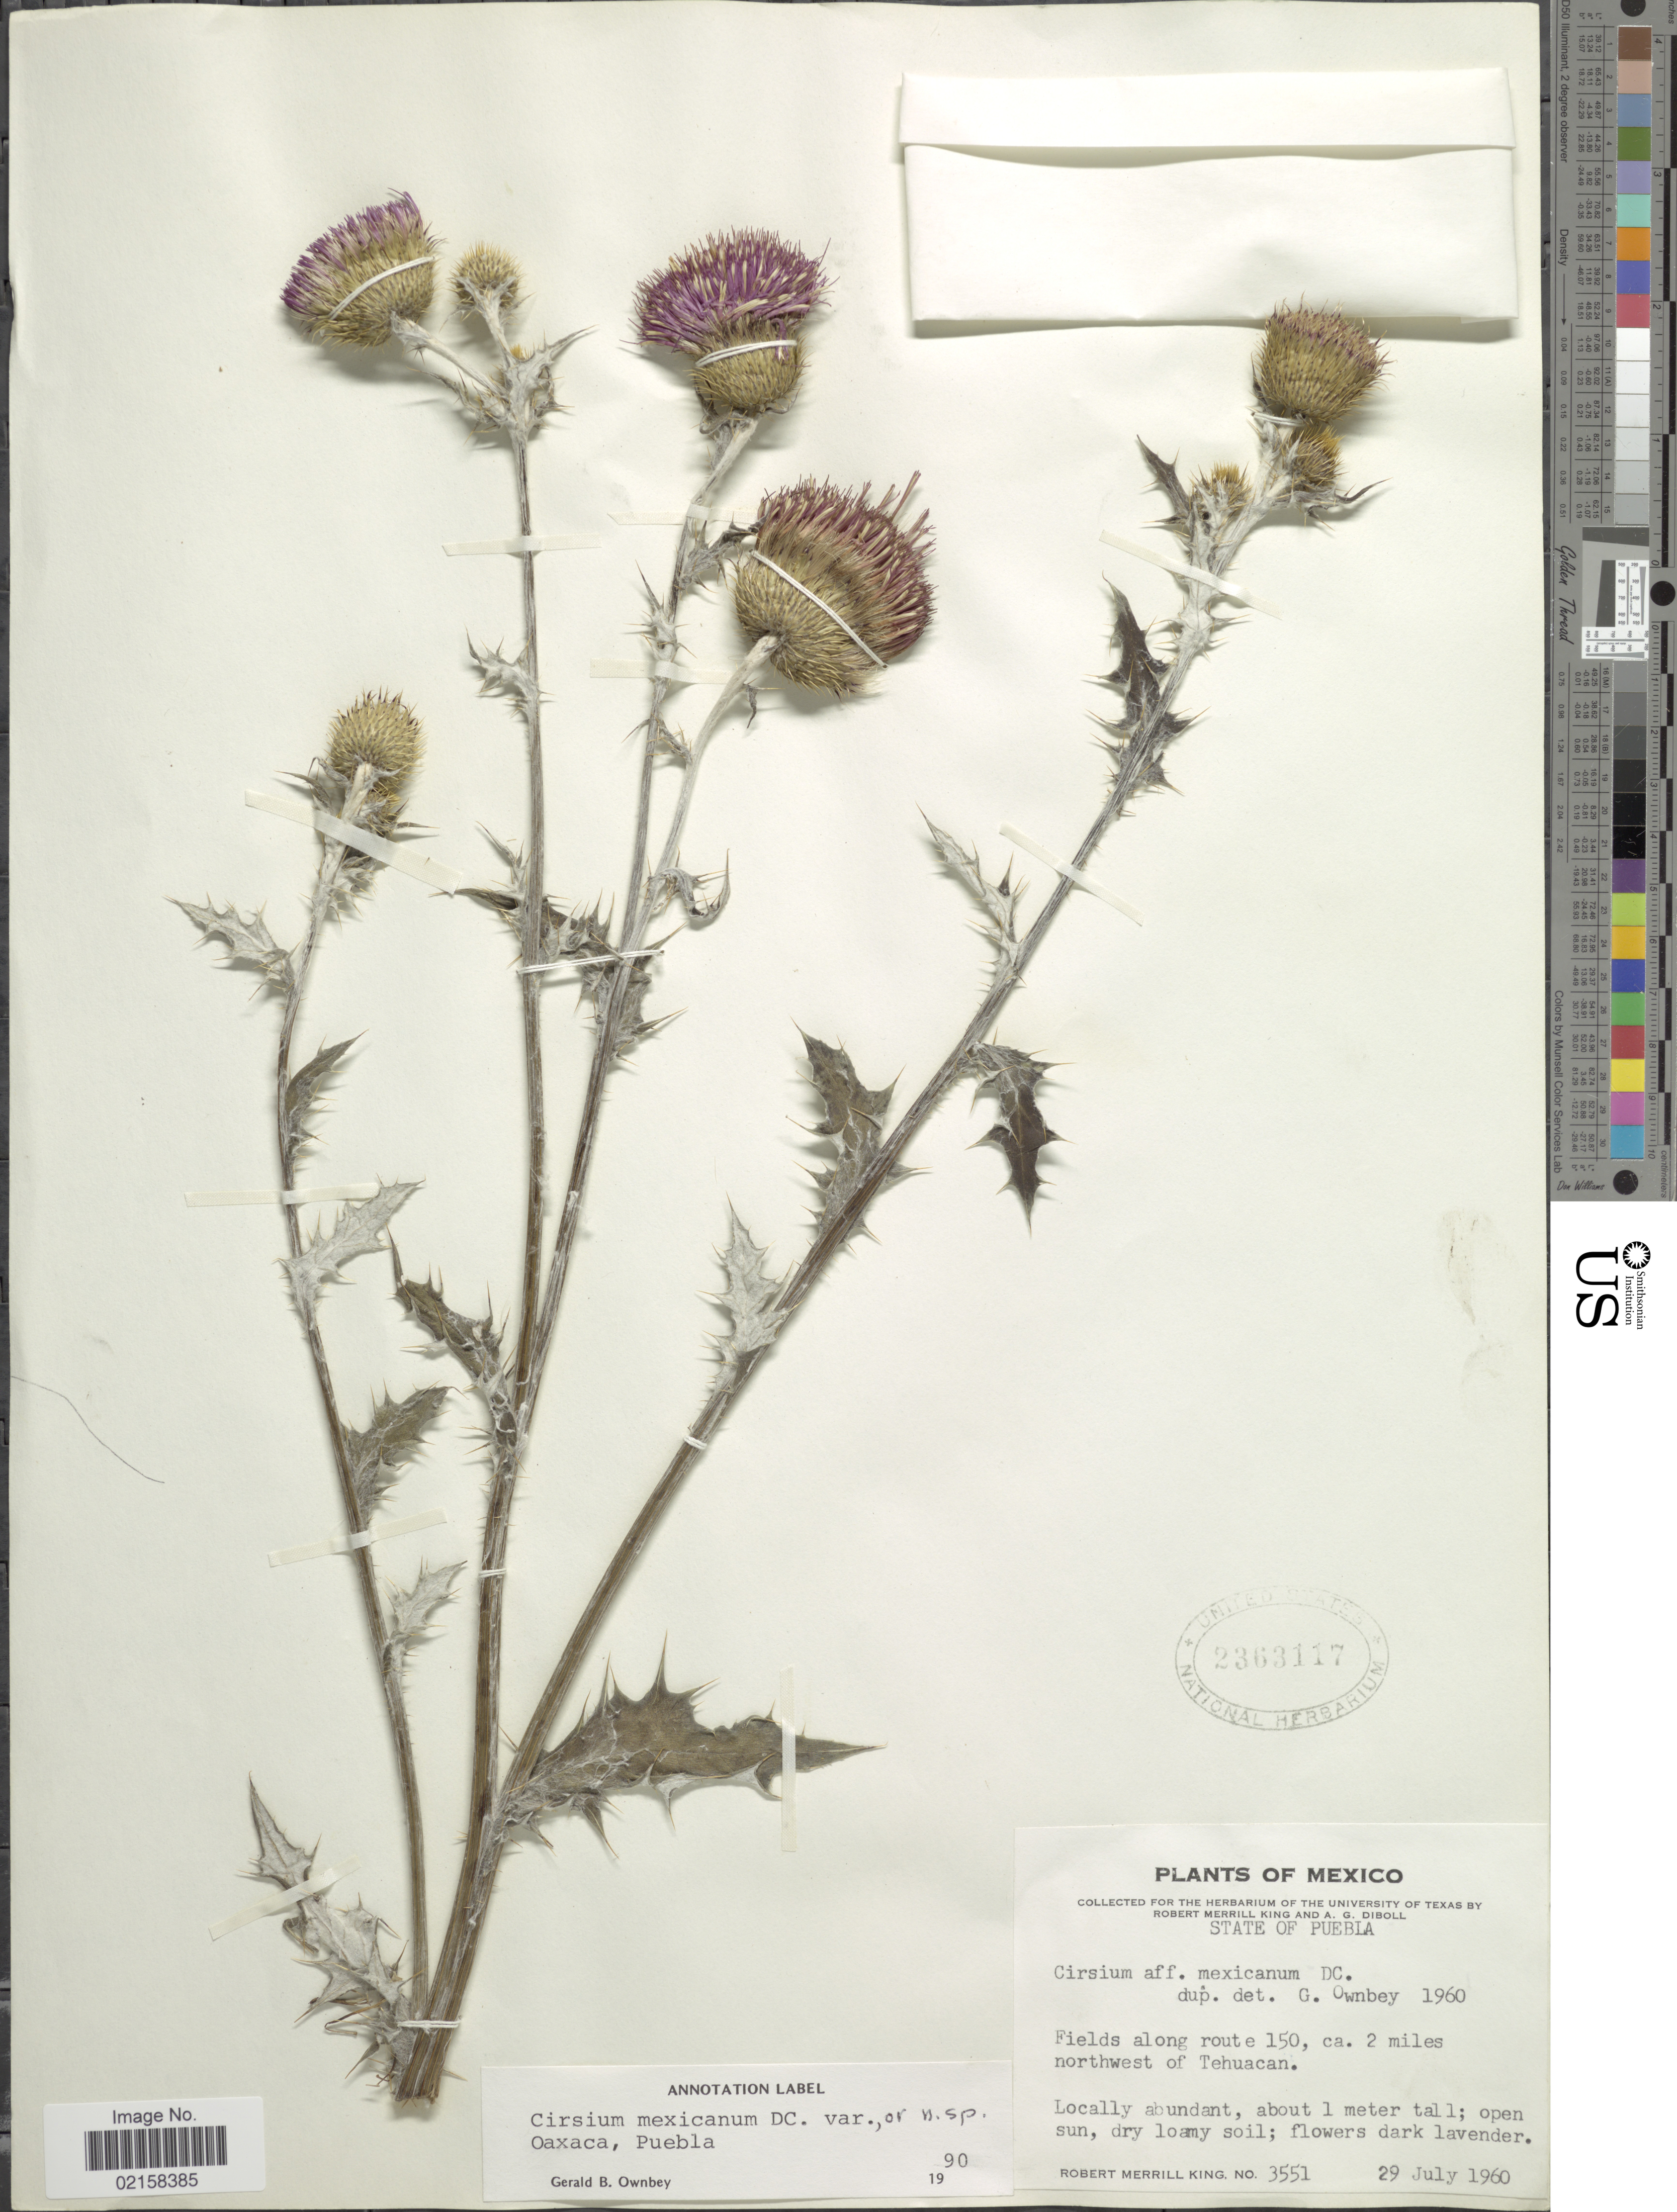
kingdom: Plantae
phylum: Tracheophyta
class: Magnoliopsida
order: Asterales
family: Asteraceae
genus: Cirsium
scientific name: Cirsium mexicanum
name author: DC.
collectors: R. M. King & A. Diboll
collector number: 3551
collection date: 1960-07-29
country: Mexico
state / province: Puebla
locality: Fields along route 150, ca. 2 miles northwest of Tehuacan.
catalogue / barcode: US 2363117